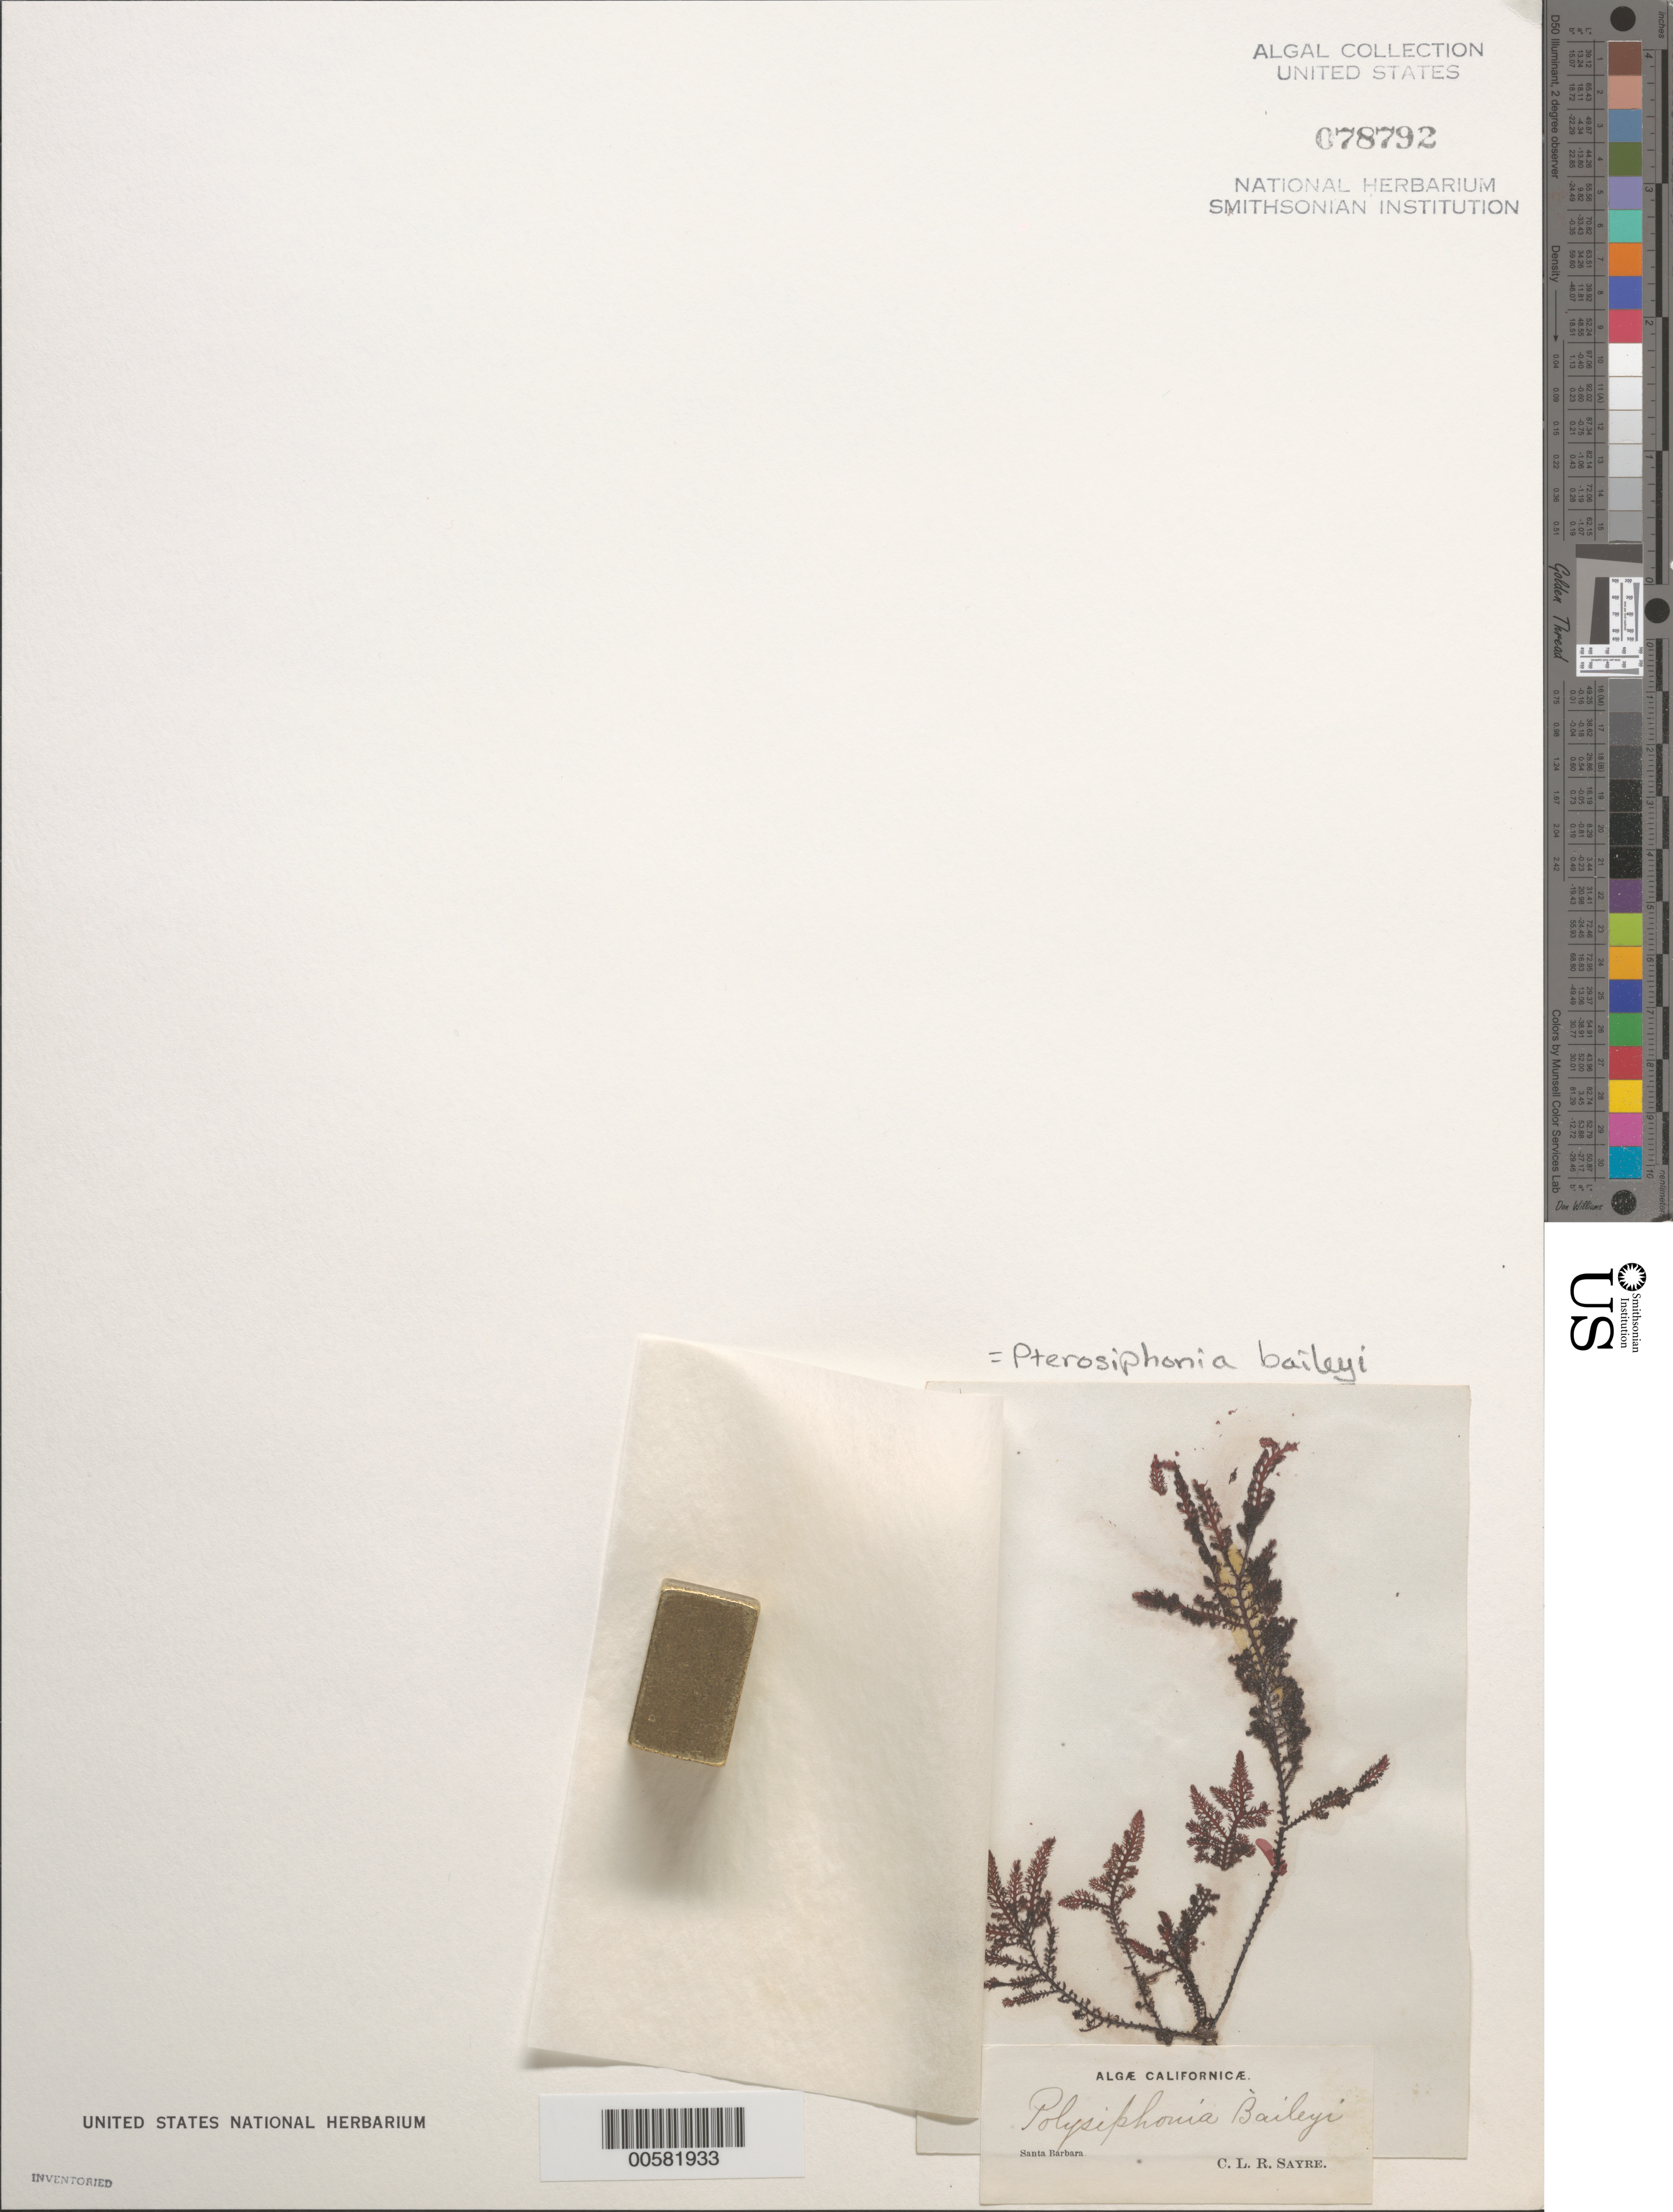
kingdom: Plantae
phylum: Rhodophyta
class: Florideophyceae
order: Ceramiales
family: Rhodomelaceae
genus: Symphyocladiella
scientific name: Symphyocladiella baileyi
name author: (Harvey) D.E.Bustamante et al.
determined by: Algae name updating Project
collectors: C. Sayre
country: United States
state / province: California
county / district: Santa Barbara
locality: Santa Barbara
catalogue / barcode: US 78792